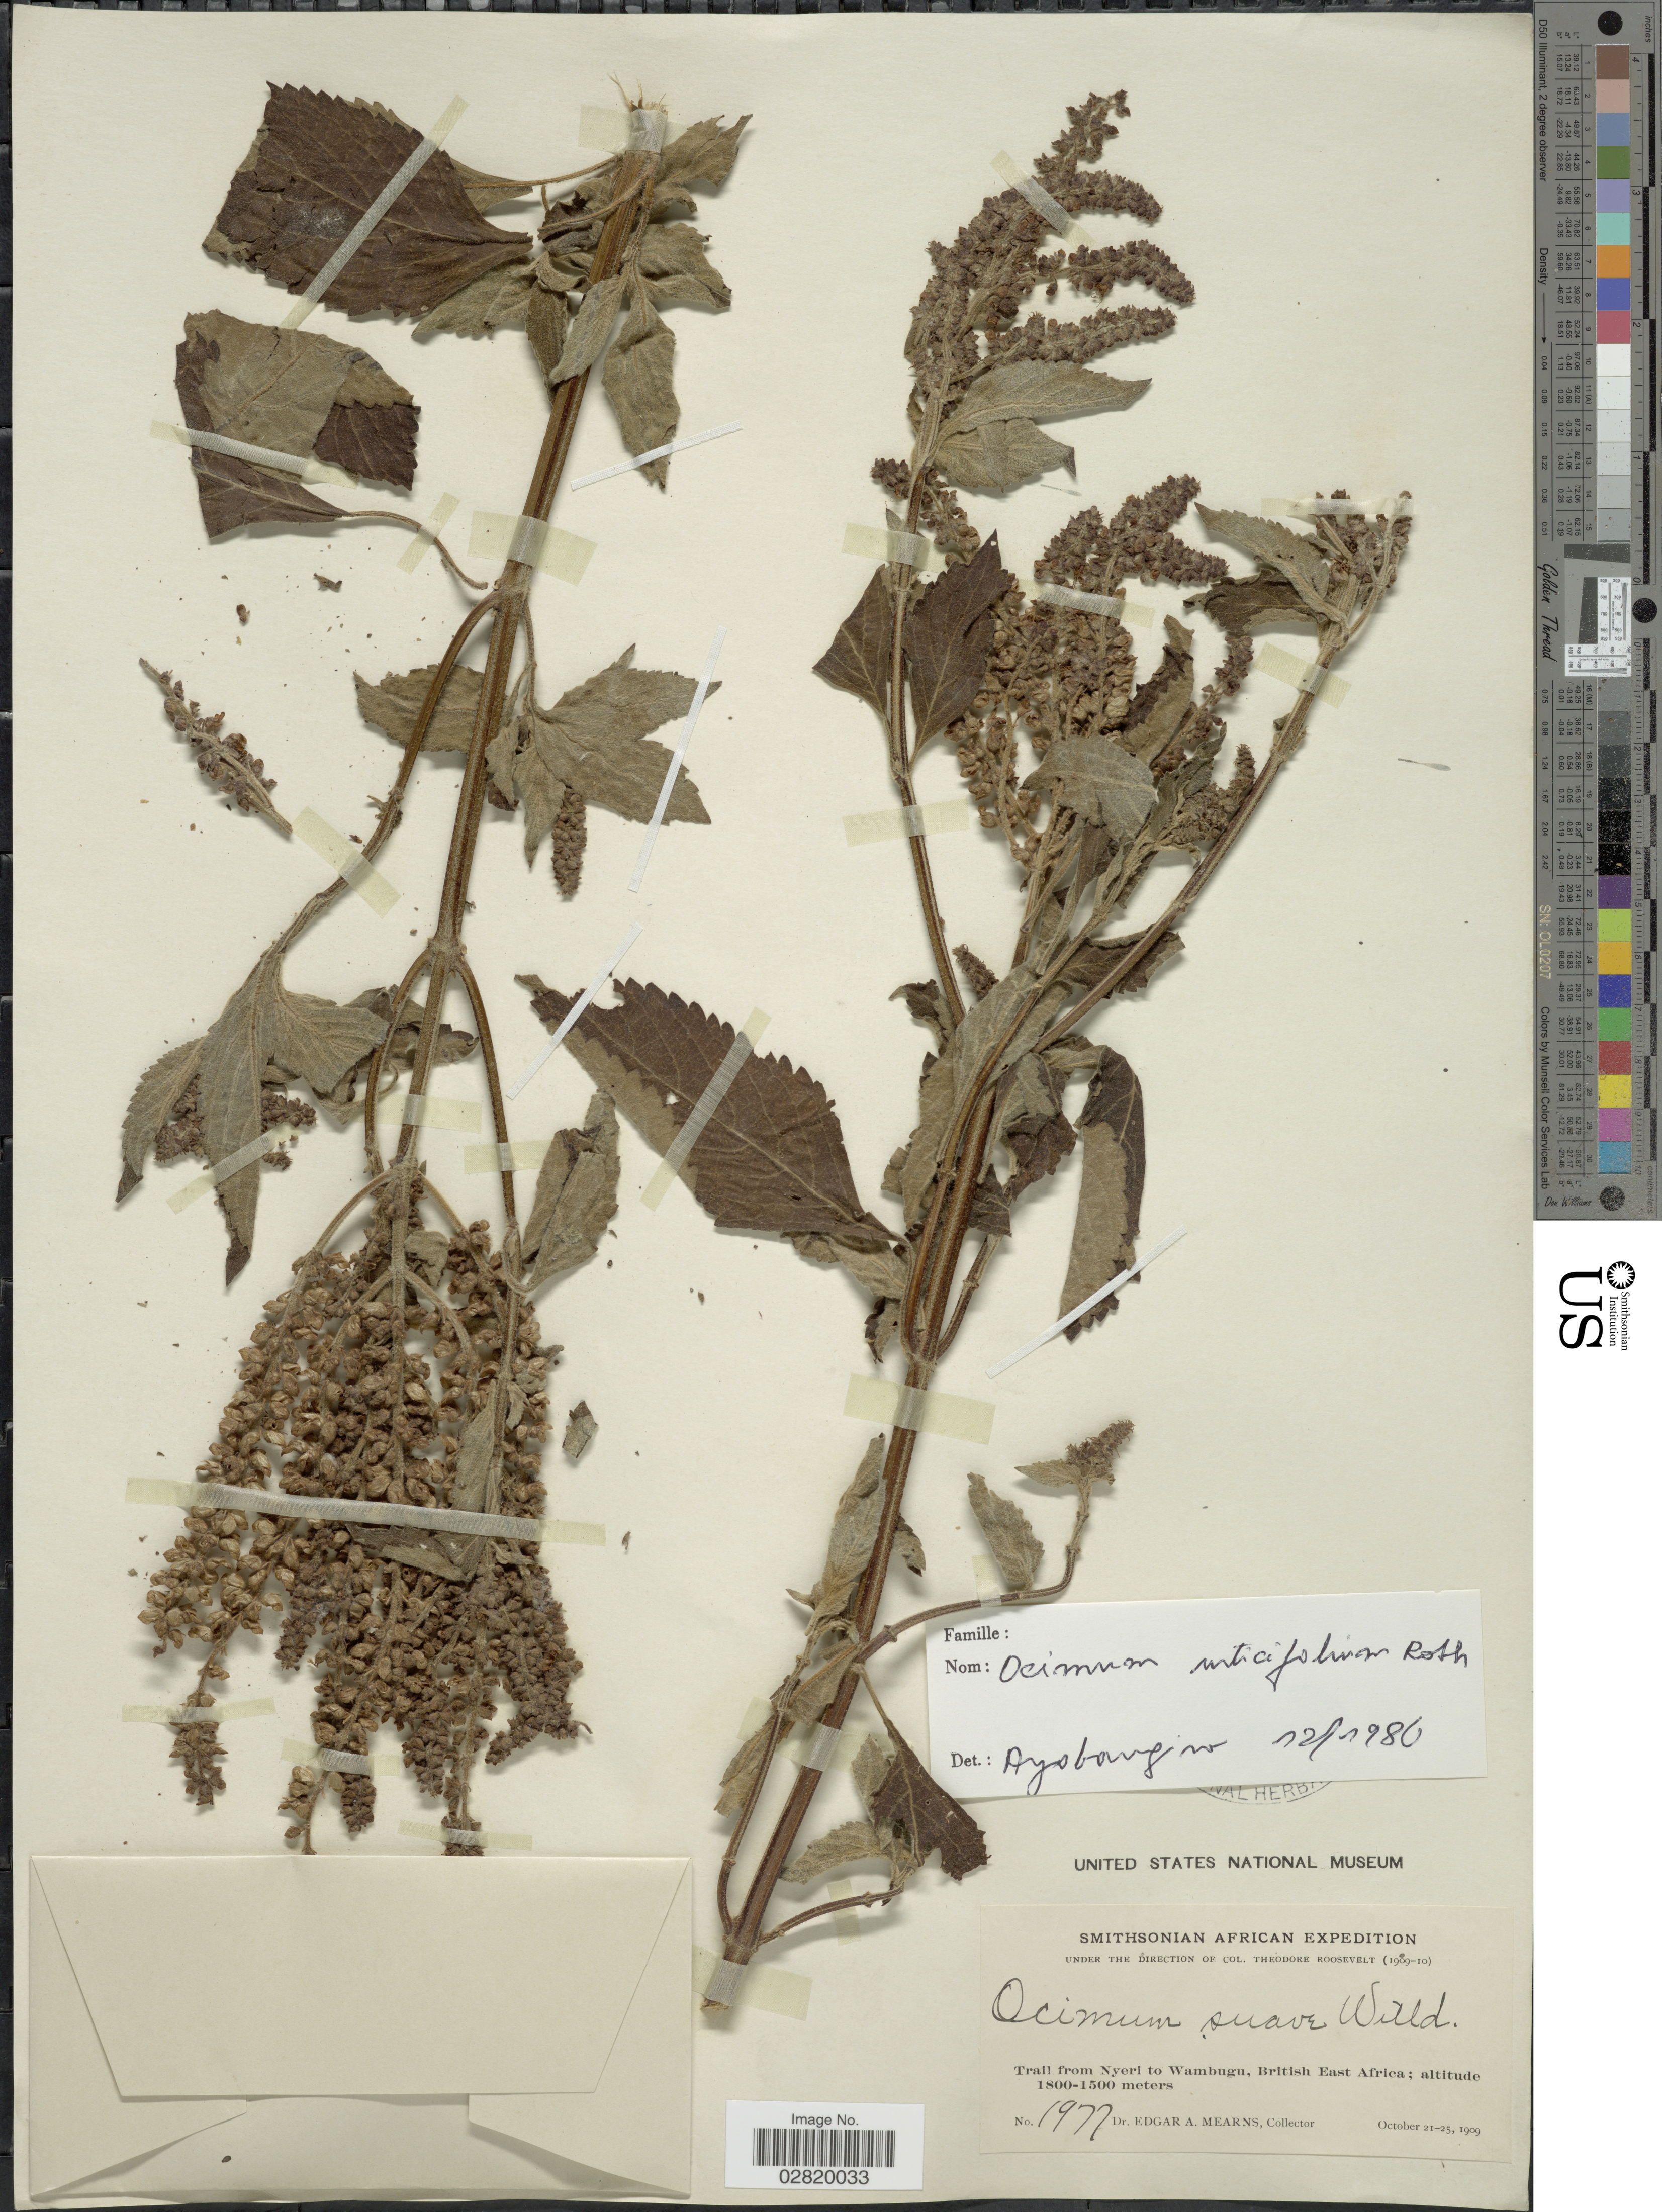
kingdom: Plantae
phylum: Tracheophyta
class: Magnoliopsida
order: Lamiales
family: Lamiaceae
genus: Ocimum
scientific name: Ocimum urticifolium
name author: A. Roth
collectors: E. A. Mearns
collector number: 1977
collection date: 1909-10-21/1909-10-25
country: Kenya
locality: Trail from Nyeri to Wambugu, British East Africa.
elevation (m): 1500